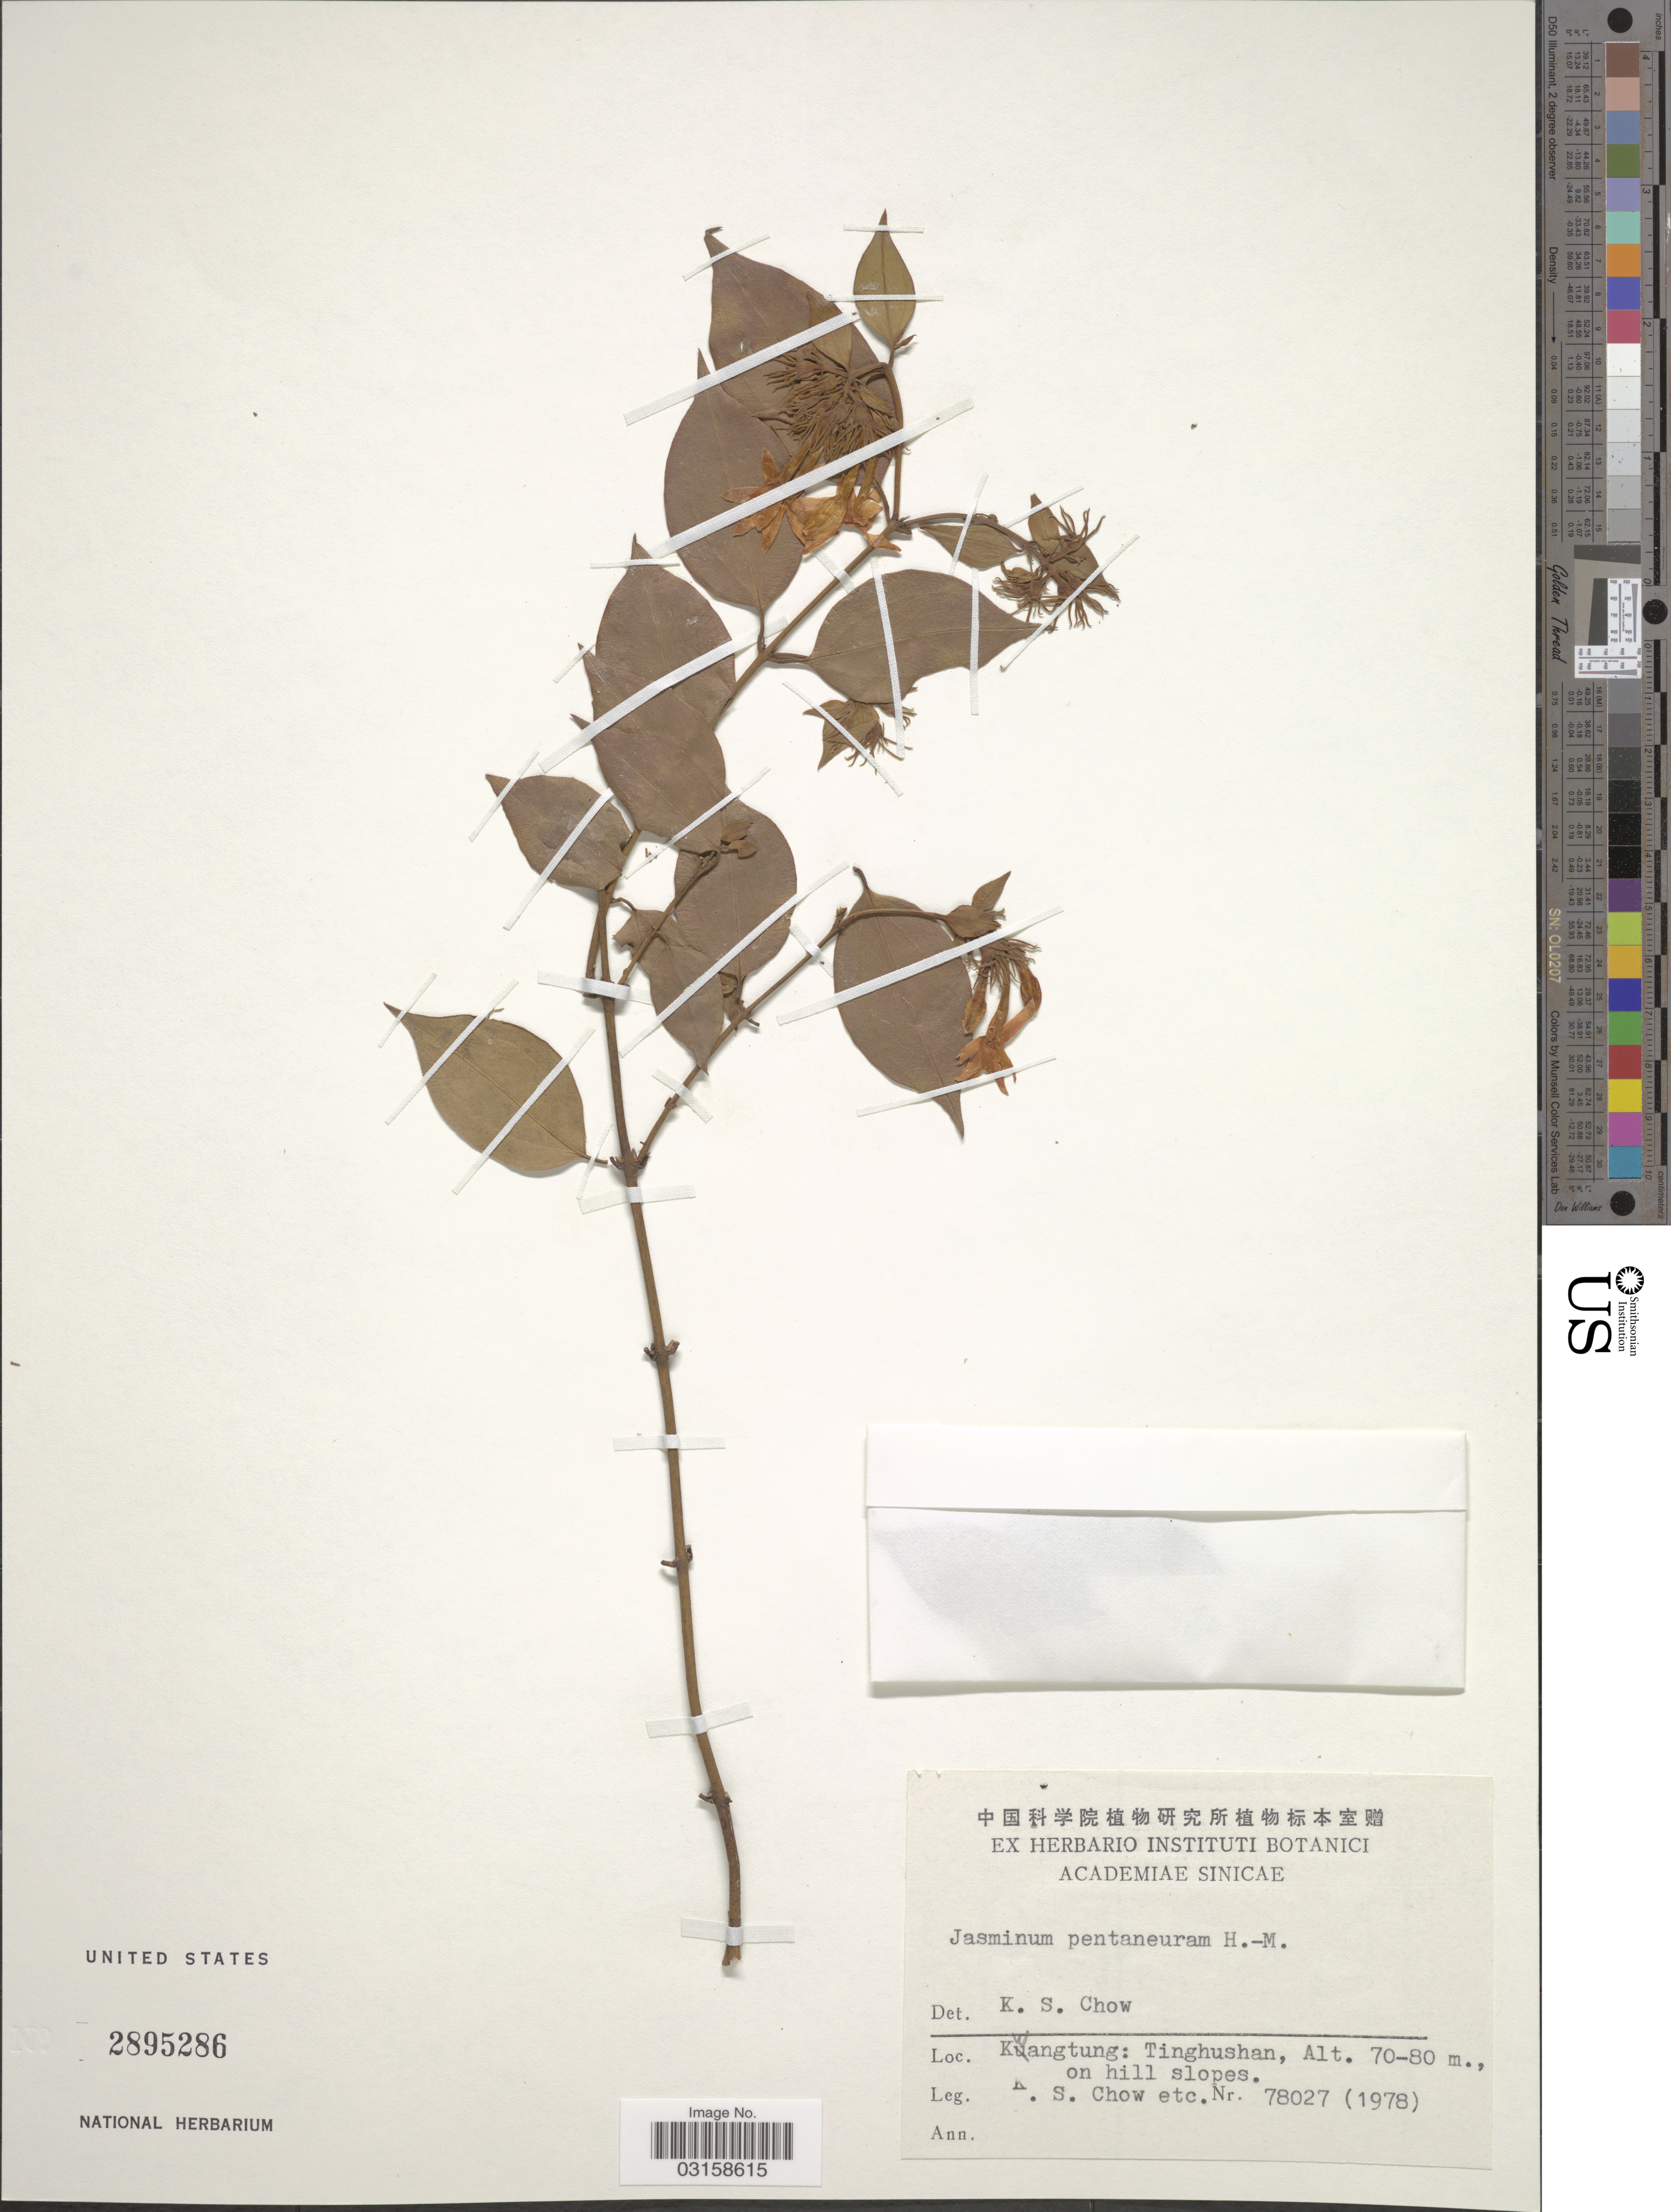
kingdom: Plantae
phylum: Tracheophyta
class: Magnoliopsida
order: Lamiales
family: Oleaceae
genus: Jasminum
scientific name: Jasminum pentaneurum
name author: Hand.-Mazz.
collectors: K. S. Chow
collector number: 78027 (1978)?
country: China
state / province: Guangdong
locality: Kwangtung: Tingushan.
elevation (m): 70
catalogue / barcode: US 2895286